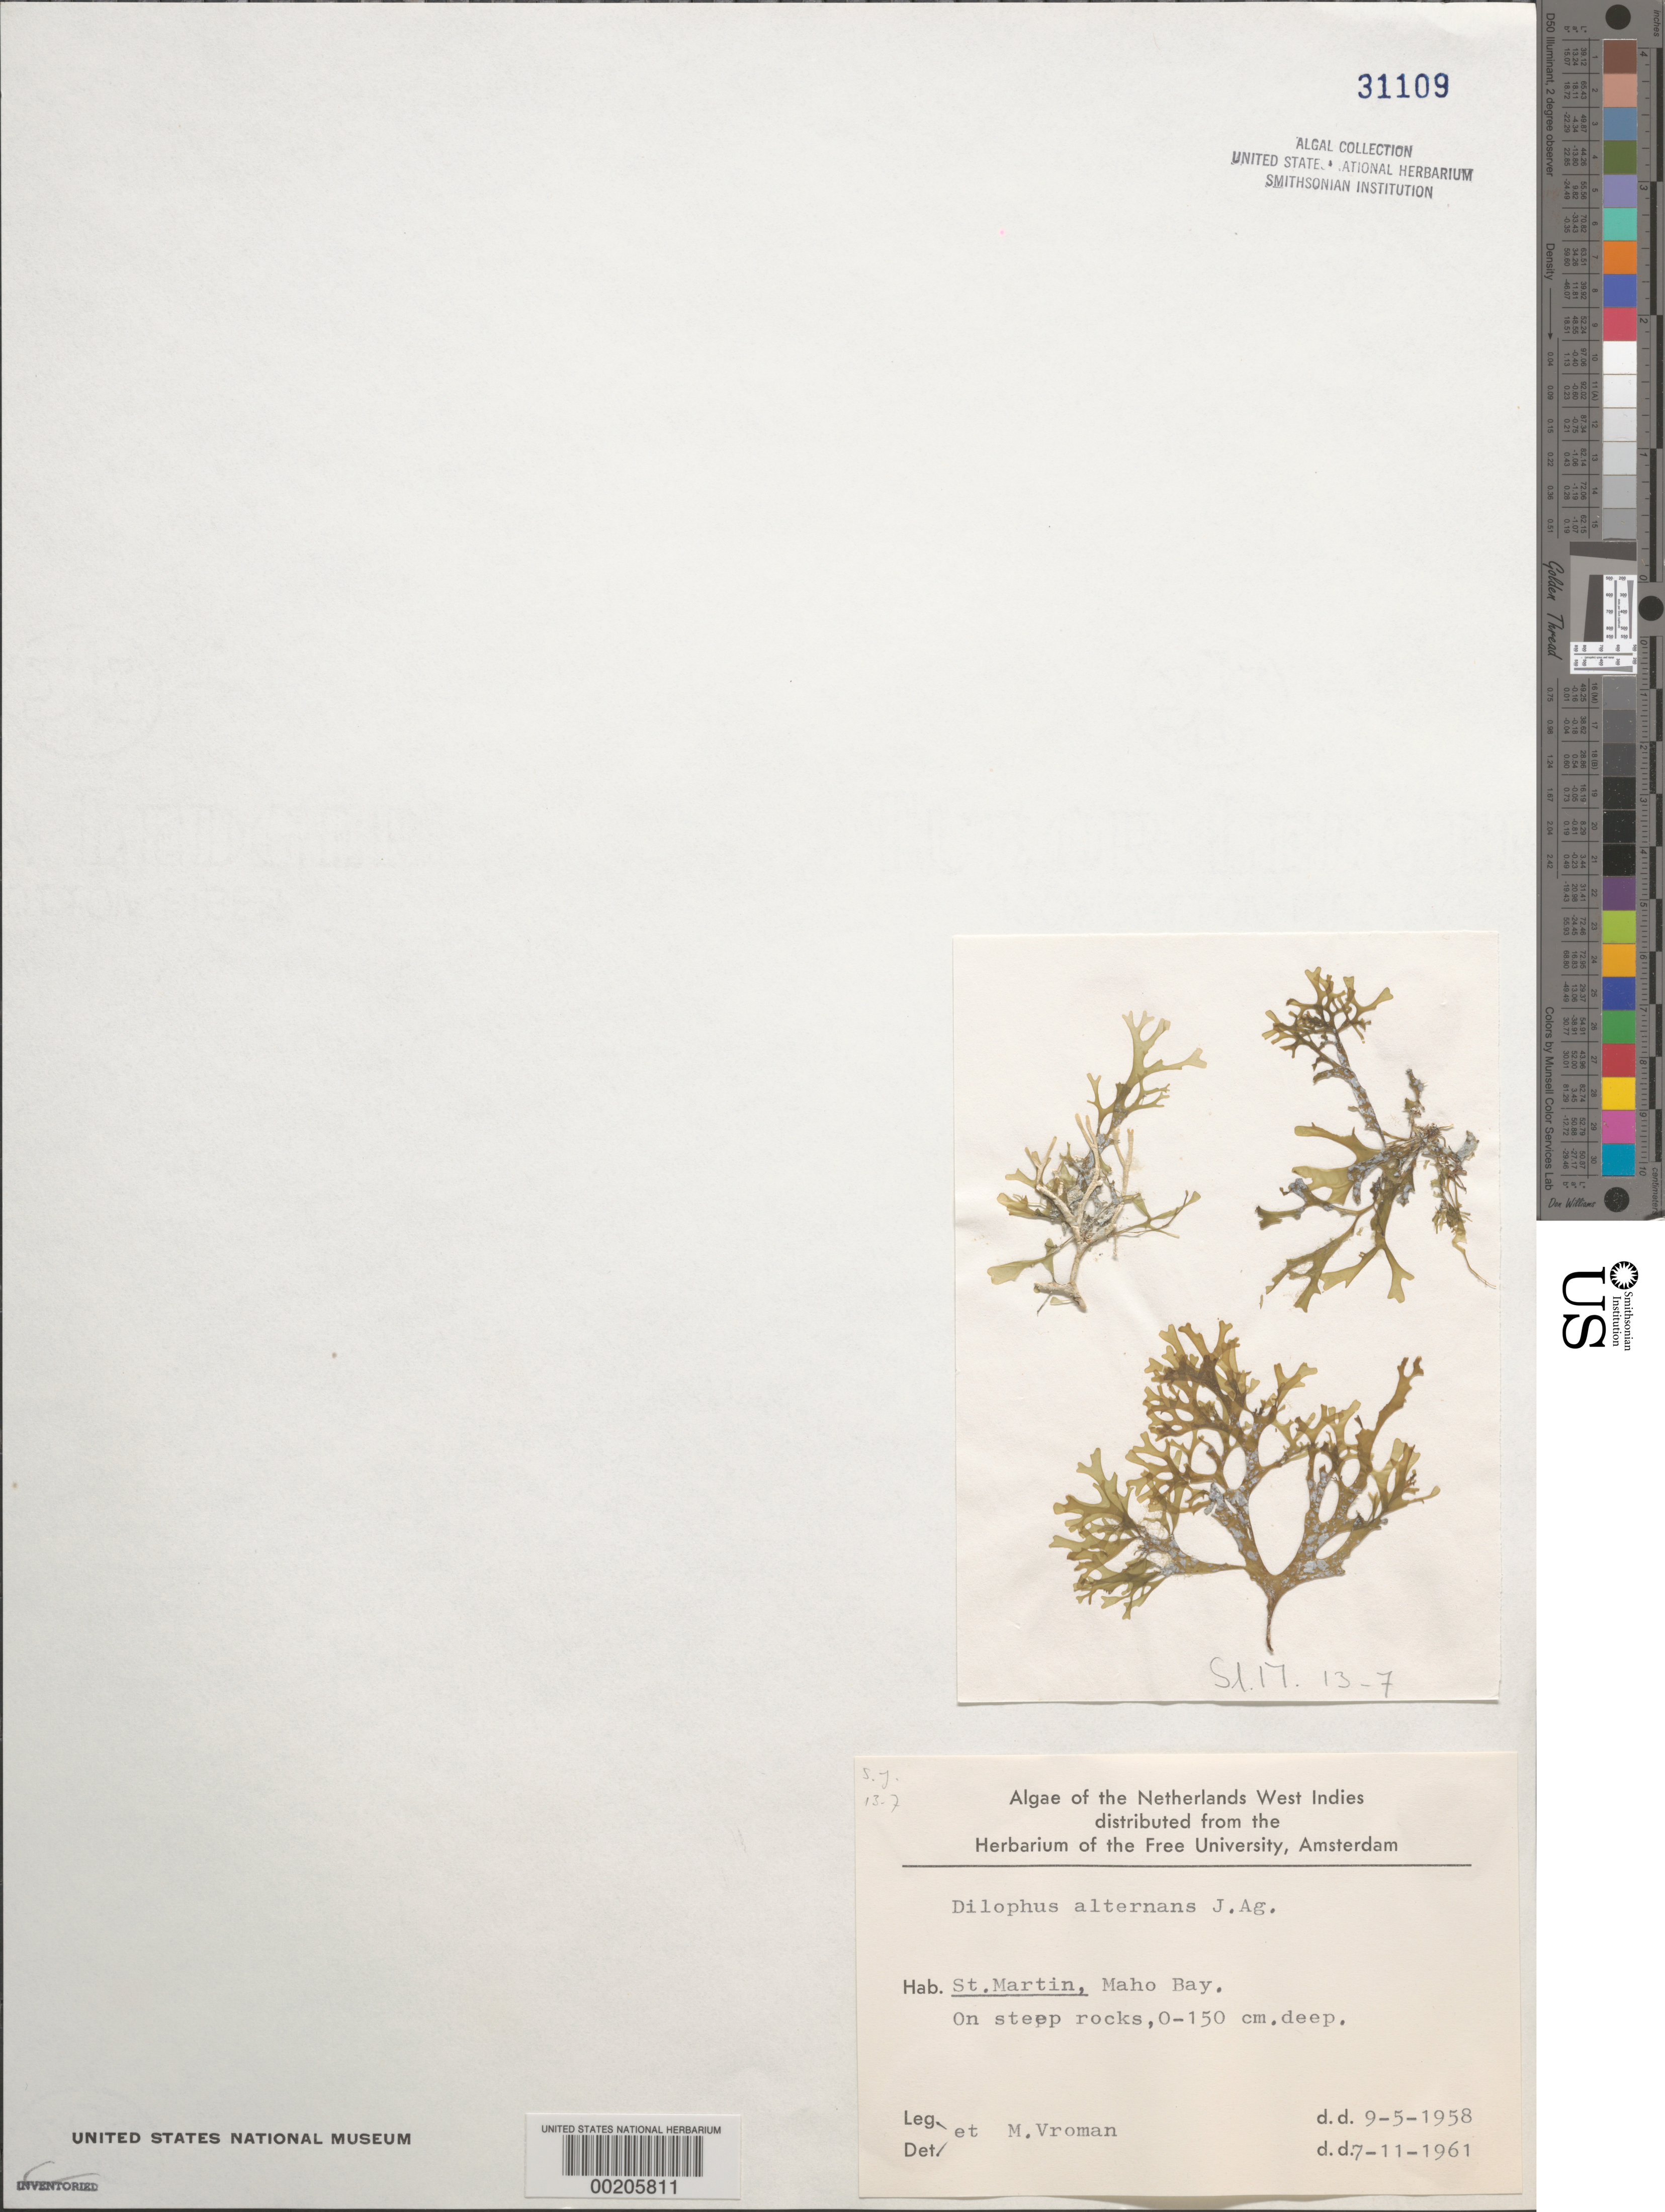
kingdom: Chromista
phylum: Ochrophyta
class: Phaeophyceae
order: Dictyotales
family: Dictyotaceae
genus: Dictyota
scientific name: Dictyota pinnatifida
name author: Kütz.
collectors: M. Vroman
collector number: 13-7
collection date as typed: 09 May 1958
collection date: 1958-05-09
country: Sint Maartin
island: Sint Maarten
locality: Maho Bay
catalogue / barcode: US 31109